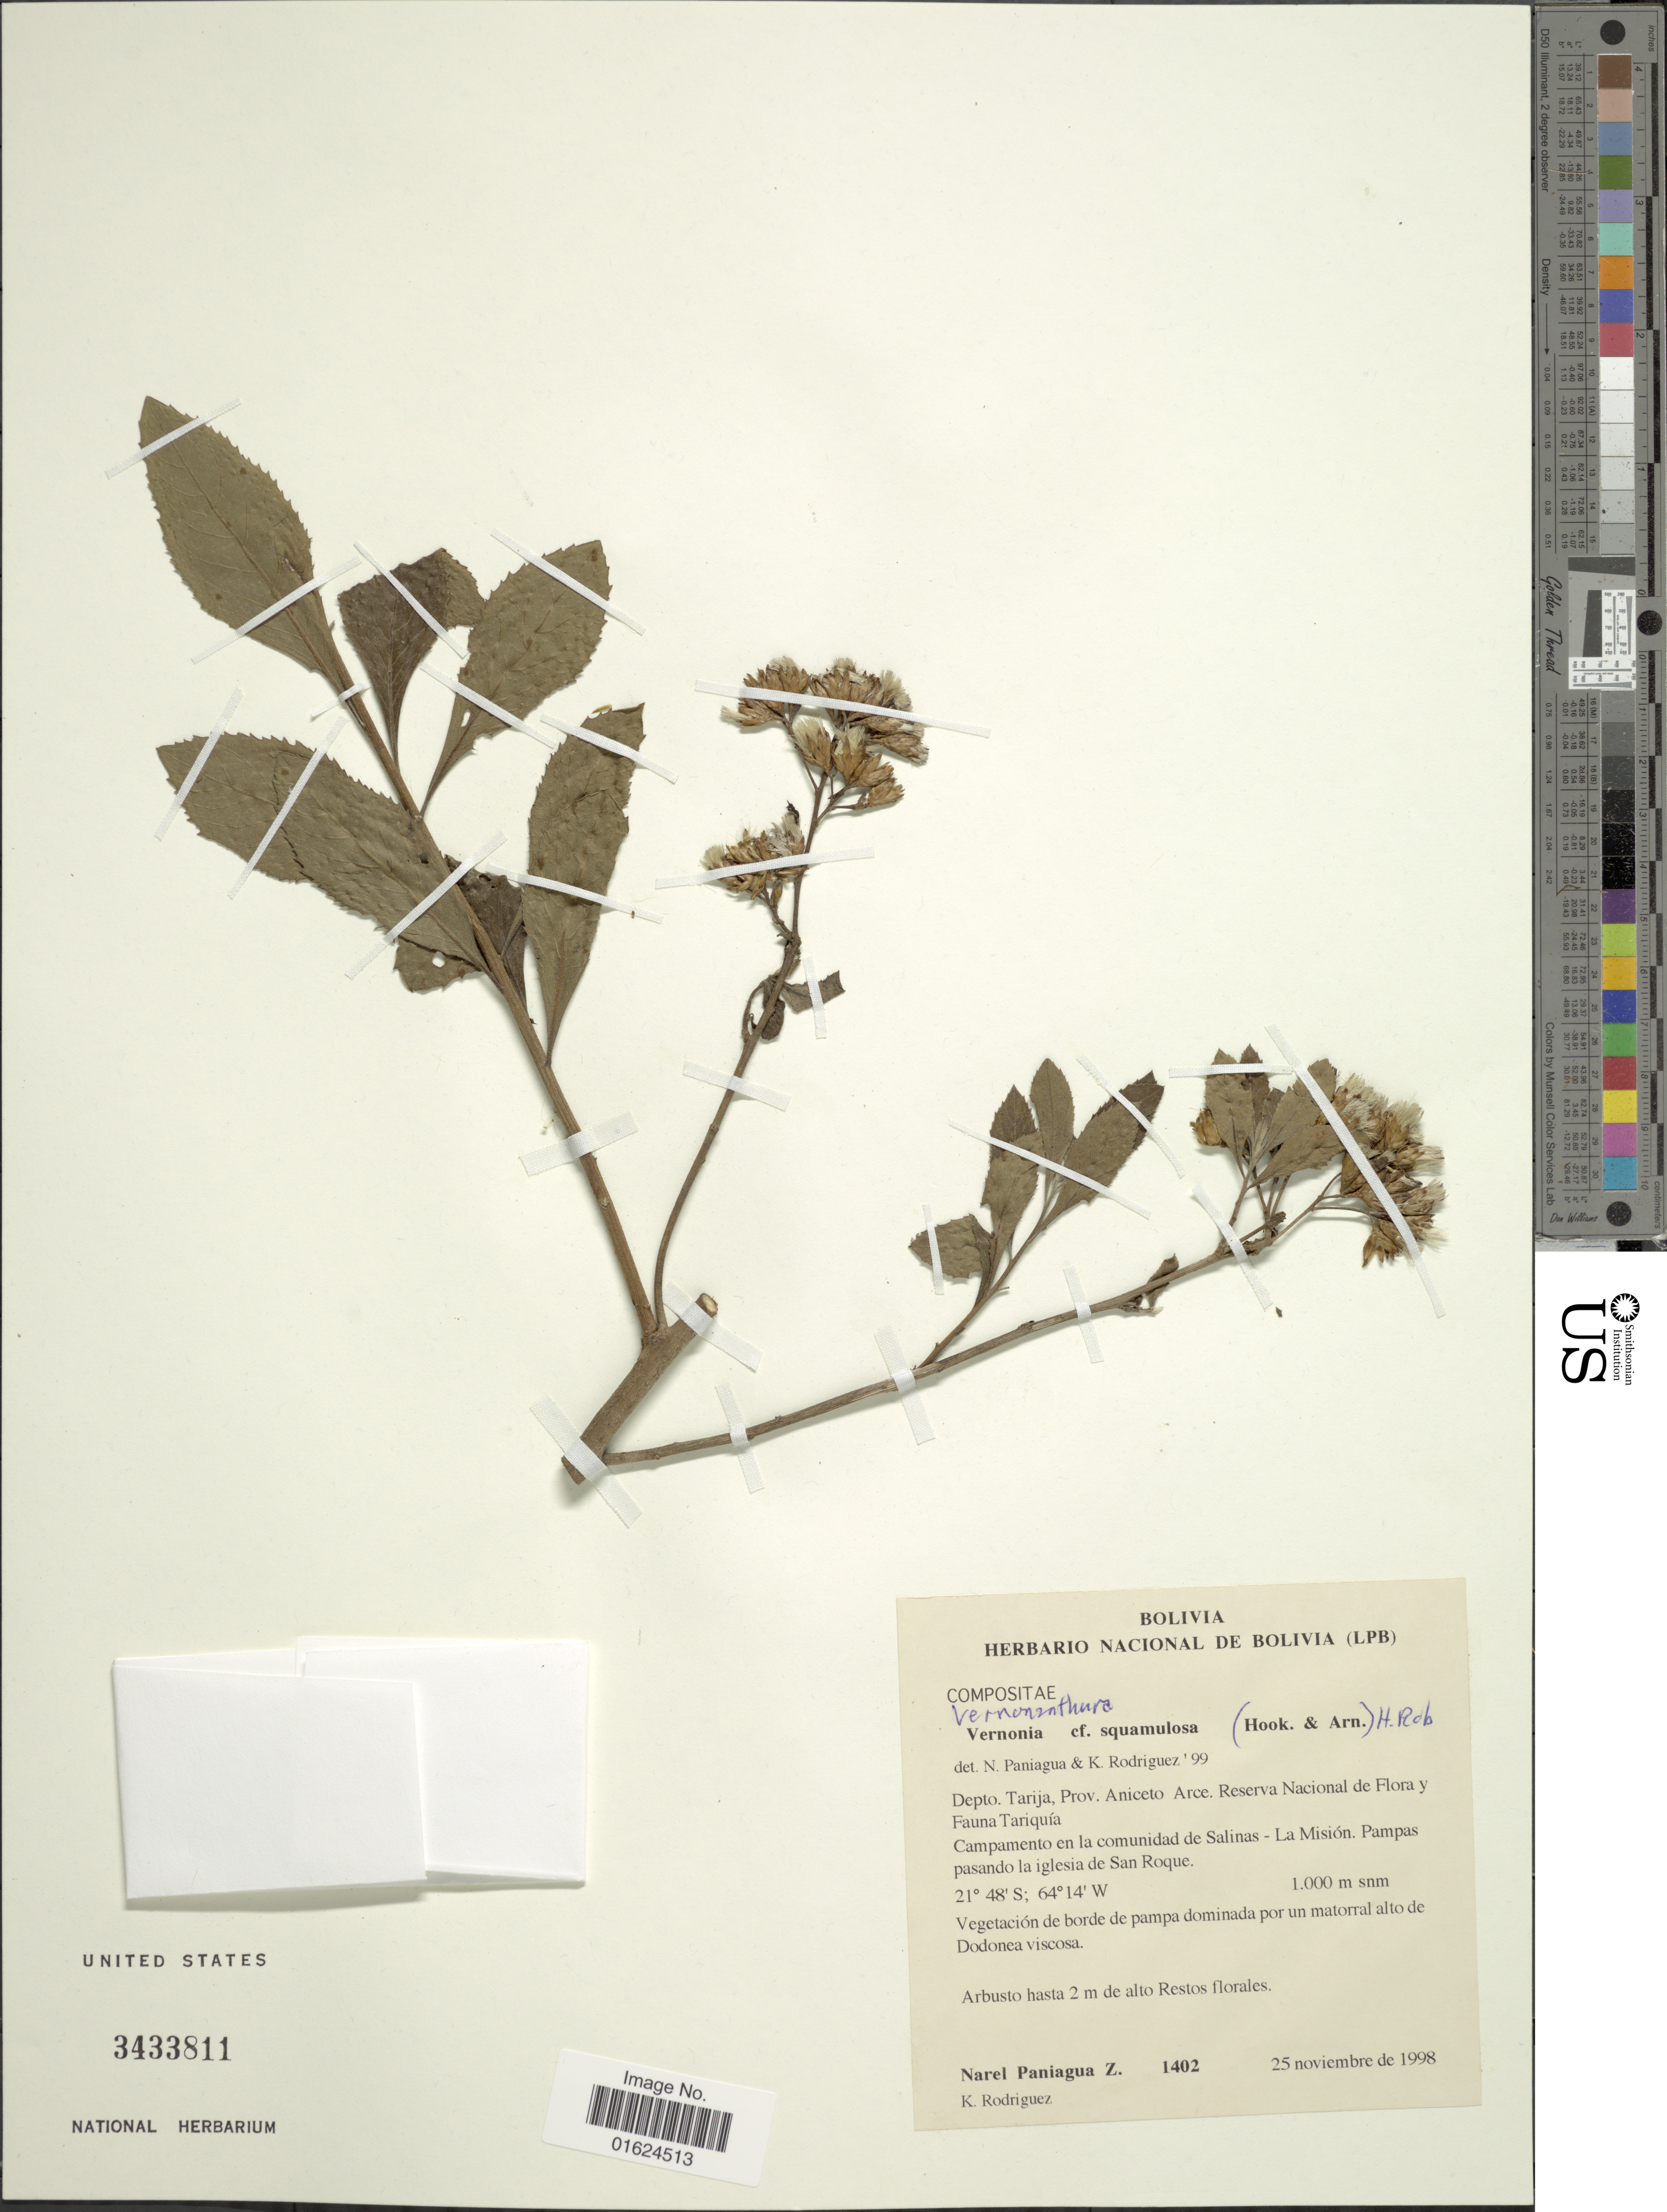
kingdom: Plantae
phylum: Tracheophyta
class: Magnoliopsida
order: Asterales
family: Asteraceae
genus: Vernonanthura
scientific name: Vernonanthura squamulosa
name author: (Hook. & Arn.) H. Rob.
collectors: N. Paniagua Zambrana & K. Rodriguez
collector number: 1402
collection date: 1998-11-25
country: Bolivia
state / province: Tarija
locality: Depto Tarija, Prov. Aniceto Acre. reserva Nacional de Flora y Fauna Tariquí. Campamento en la comunidad de Salinas - La Misión. Pampas pasando la iglesia de San Roque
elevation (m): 1000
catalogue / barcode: US 3433811